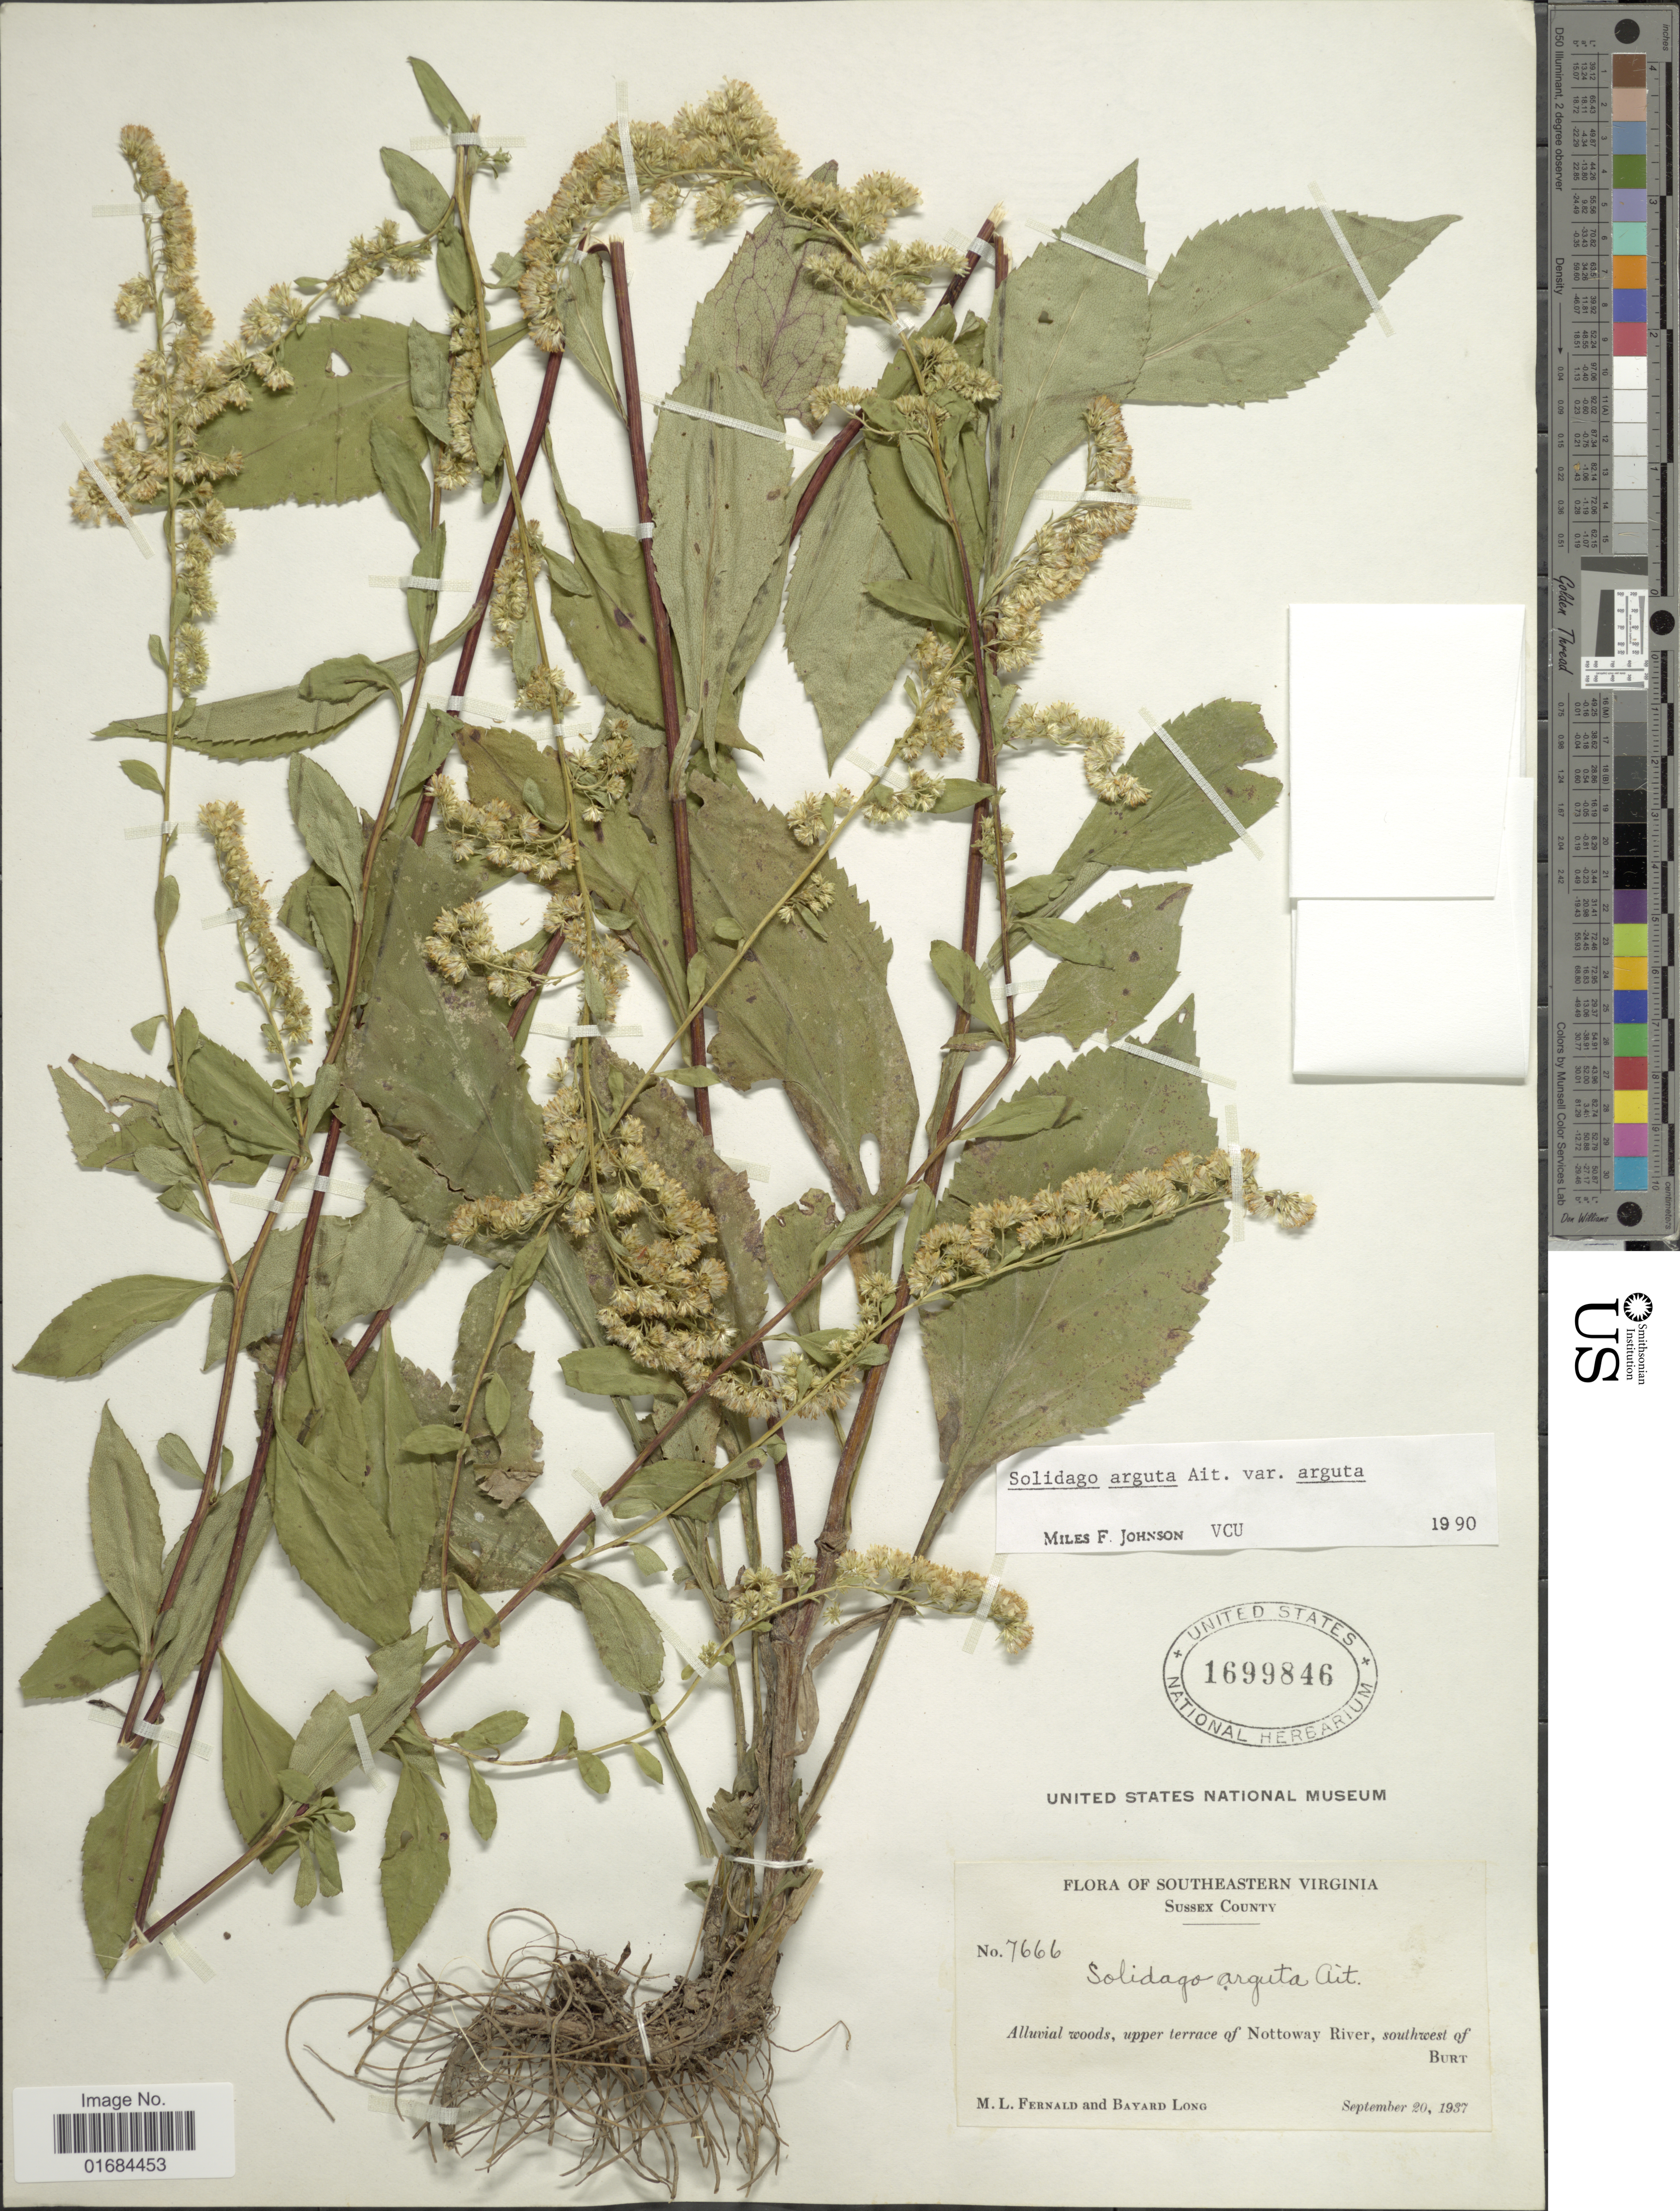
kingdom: Plantae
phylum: Tracheophyta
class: Magnoliopsida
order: Asterales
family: Asteraceae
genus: Solidago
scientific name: Solidago arguta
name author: Aiton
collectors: M. L. Fernald & B. Long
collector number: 7666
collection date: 1937-09-20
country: United States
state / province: Virginia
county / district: Sussex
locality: Southeastern Virginia, Sussex County, Alluivial woods, upper terrace of Nottoway River, Southwest of Burt. Sussex county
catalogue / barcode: US 1699846